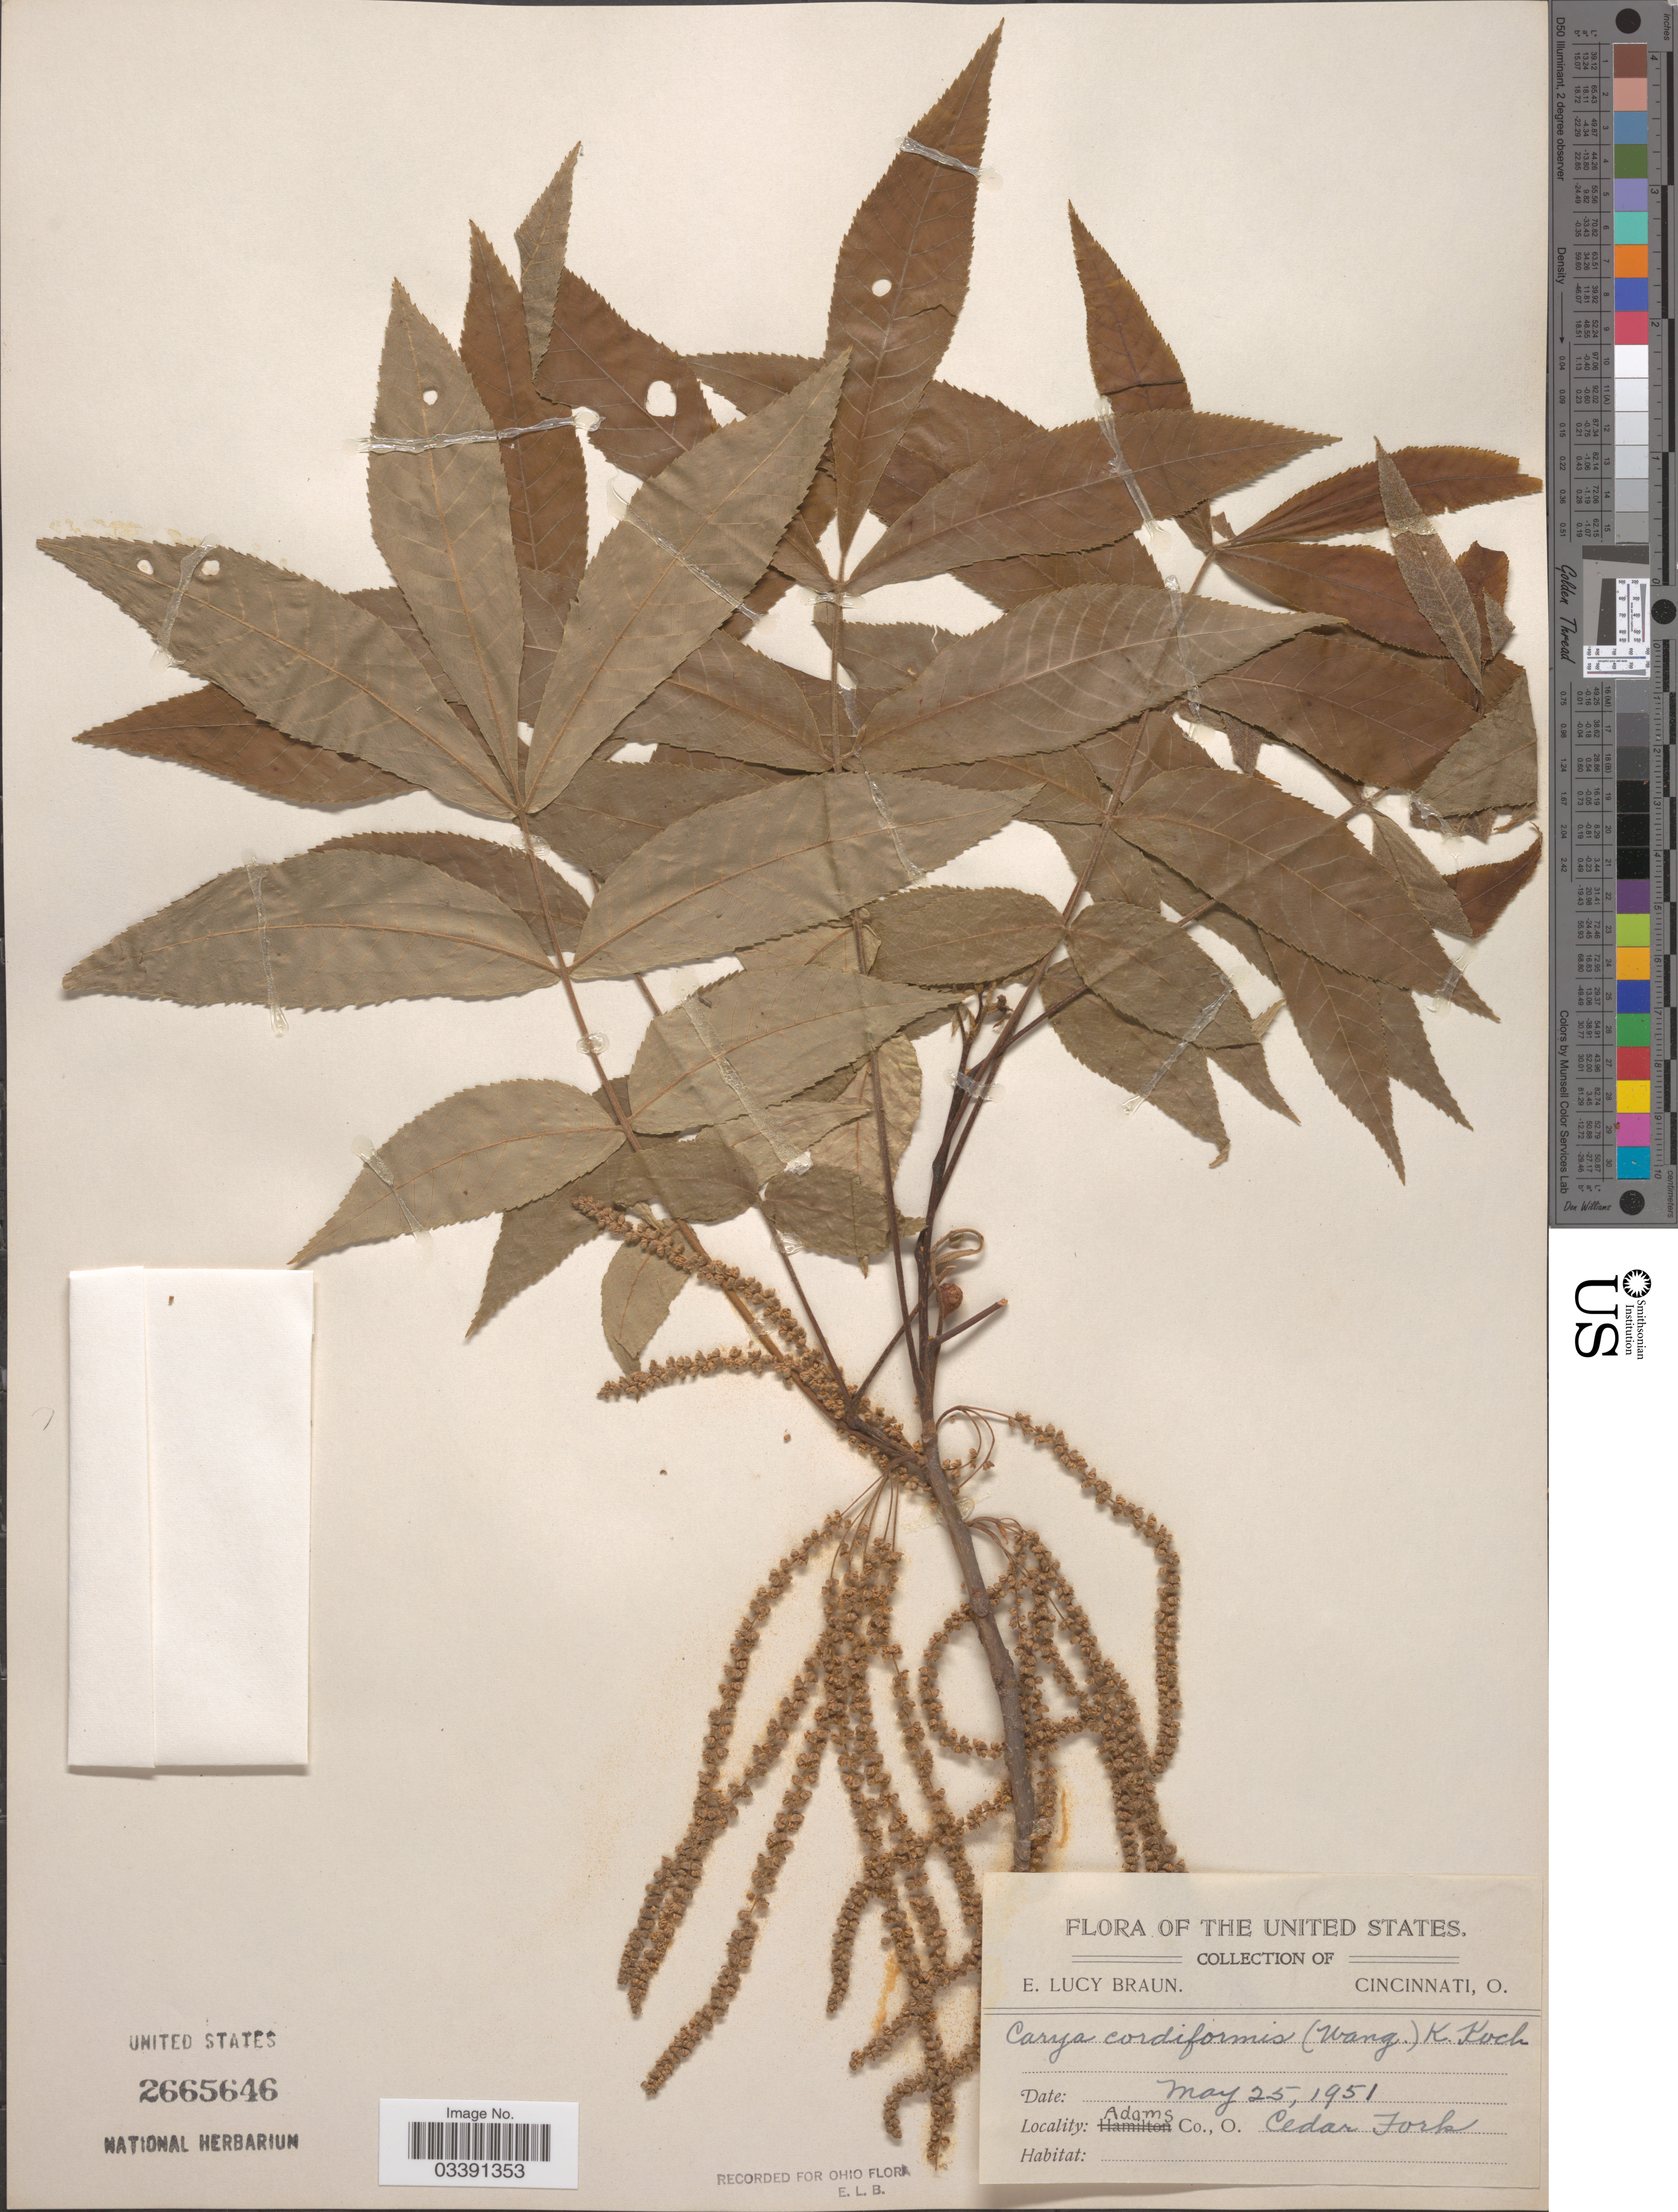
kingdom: Plantae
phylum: Tracheophyta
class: Magnoliopsida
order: Fagales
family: Juglandaceae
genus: Carya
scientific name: Carya cordiformis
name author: (Wangenh.) K. Koch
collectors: E. L. Braun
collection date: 1951-05-25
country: United States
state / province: Ohio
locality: Adams Co. Cedar Fork.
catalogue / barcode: US 2665646